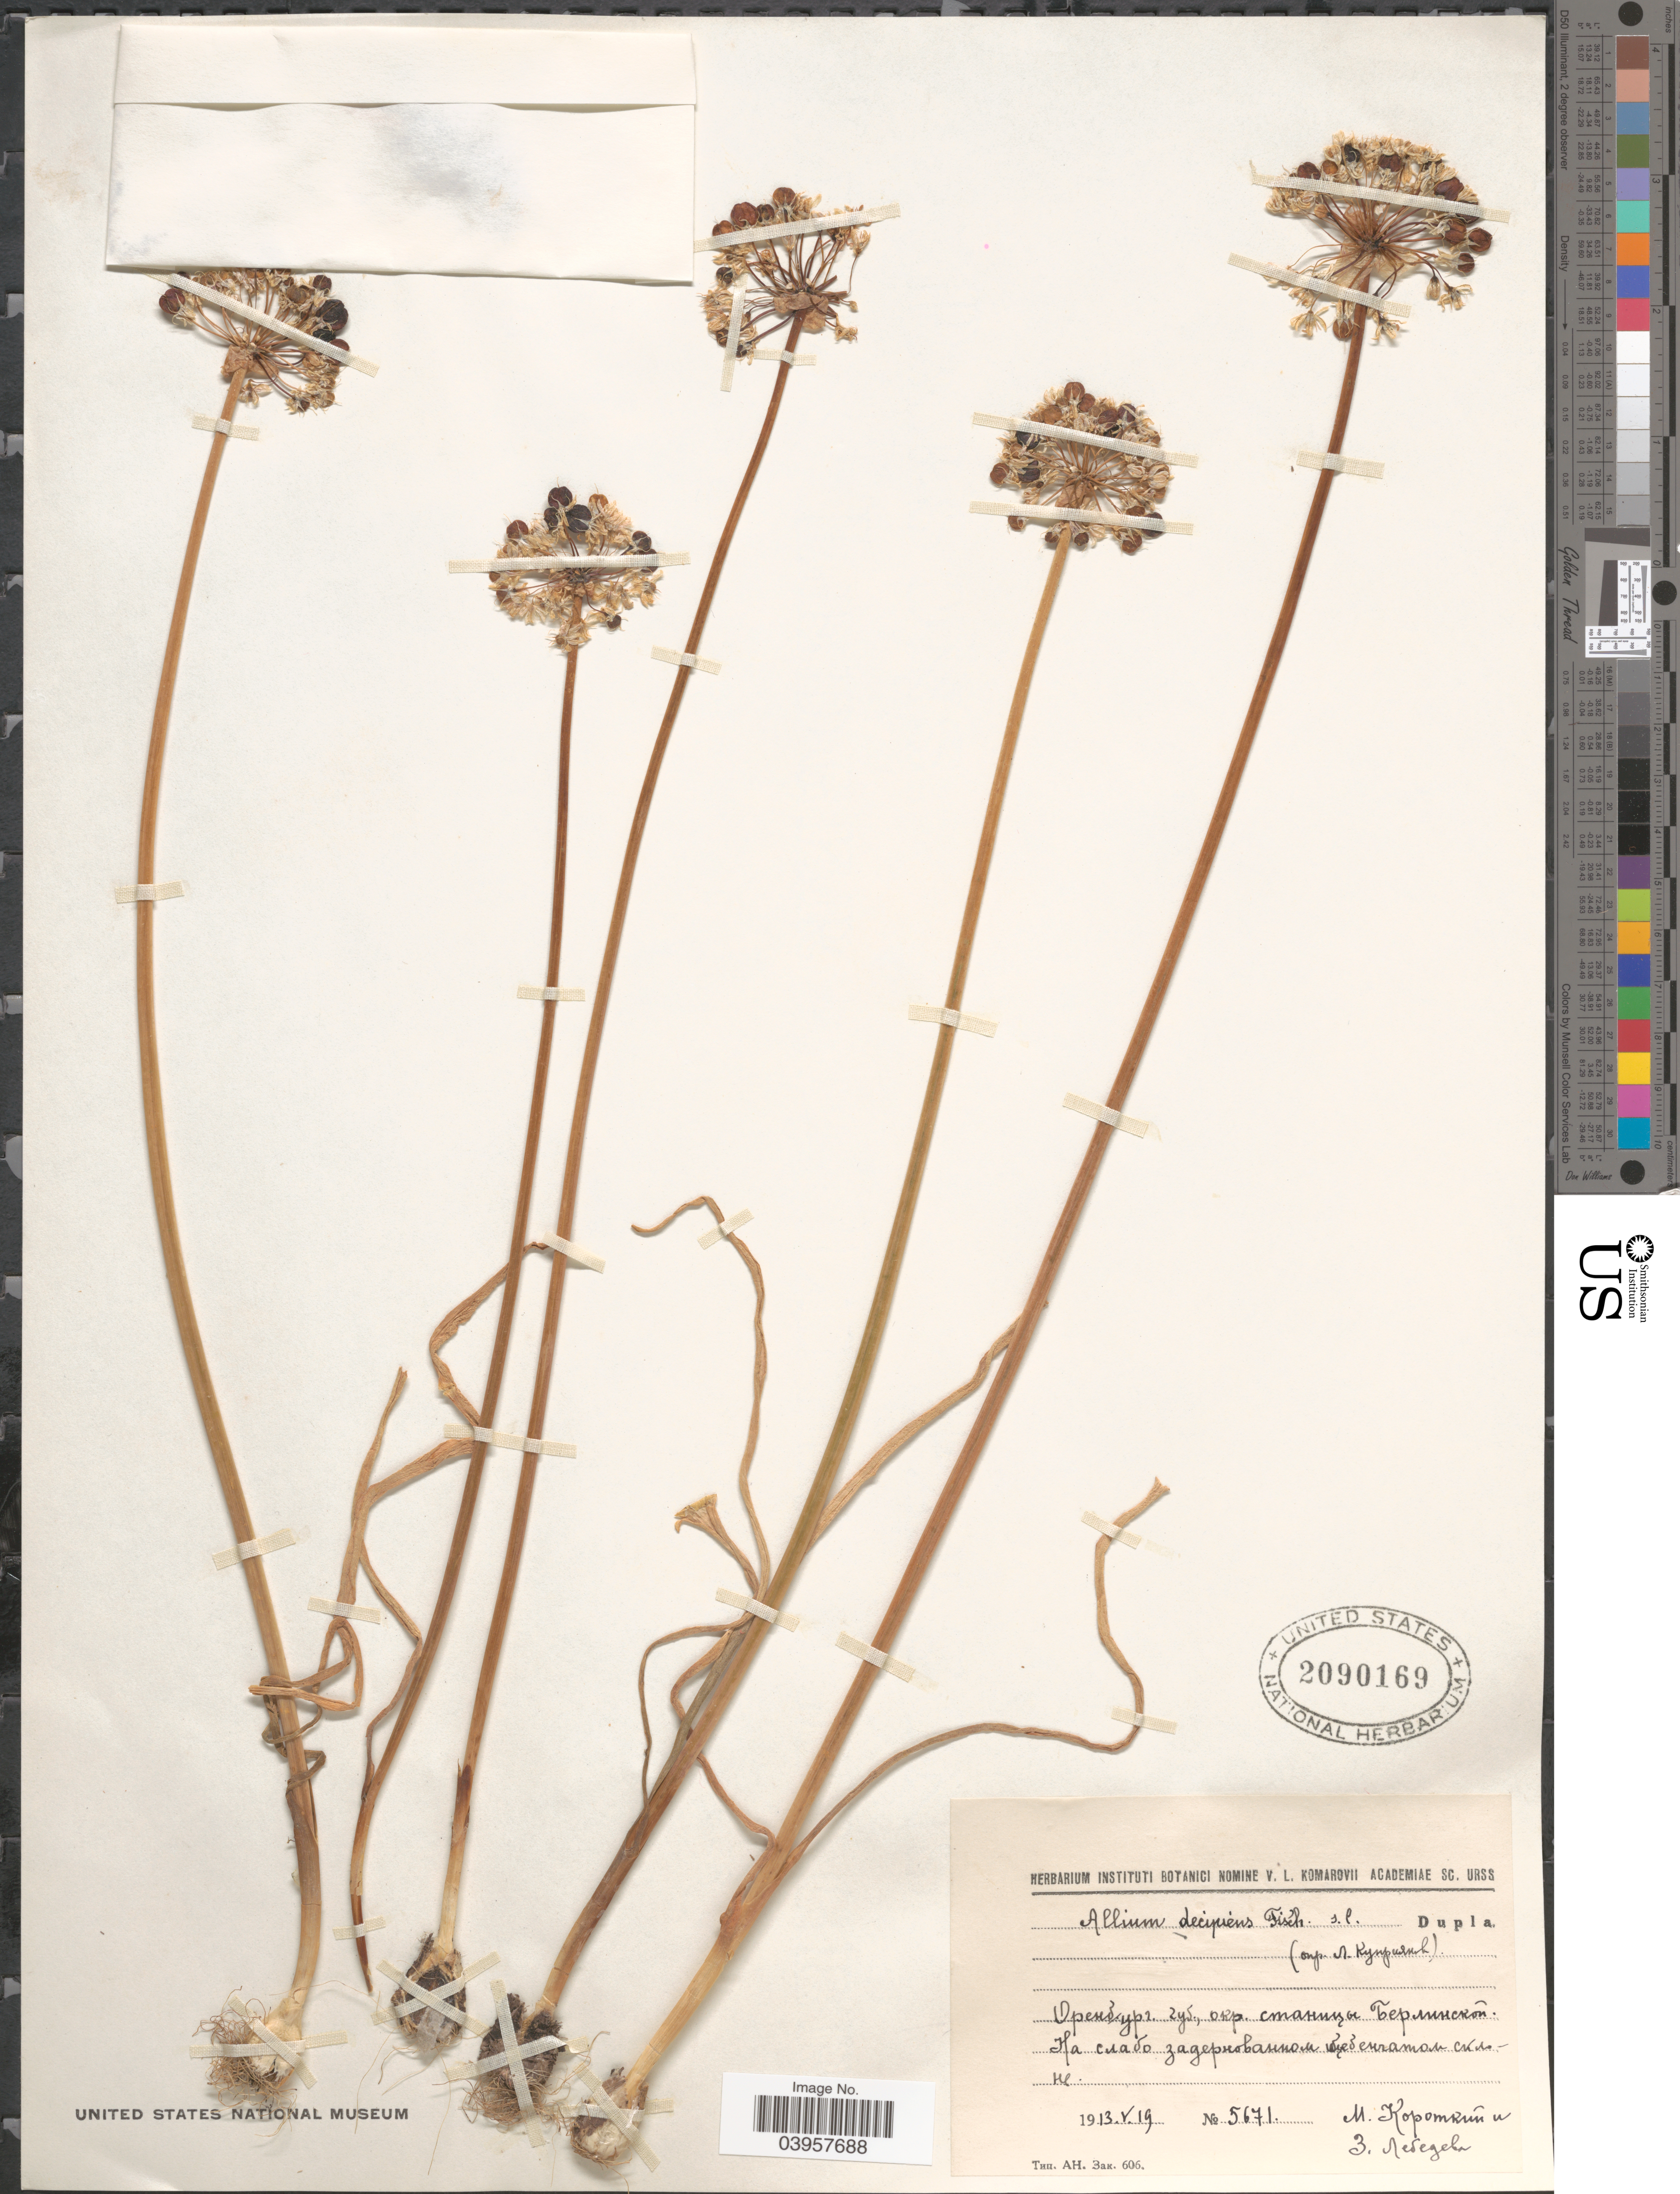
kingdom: Plantae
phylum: Tracheophyta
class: Liliopsida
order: Asparagales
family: Amaryllidaceae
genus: Allium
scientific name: Allium decipiens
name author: Fisch. ex Schult. & Schult. f.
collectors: M. Korotkiy & Z. Lebedeva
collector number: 5671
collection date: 1913-05-19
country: Russian Federation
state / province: Chelyabinsk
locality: vicinity of village Berlin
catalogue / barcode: US 2090169